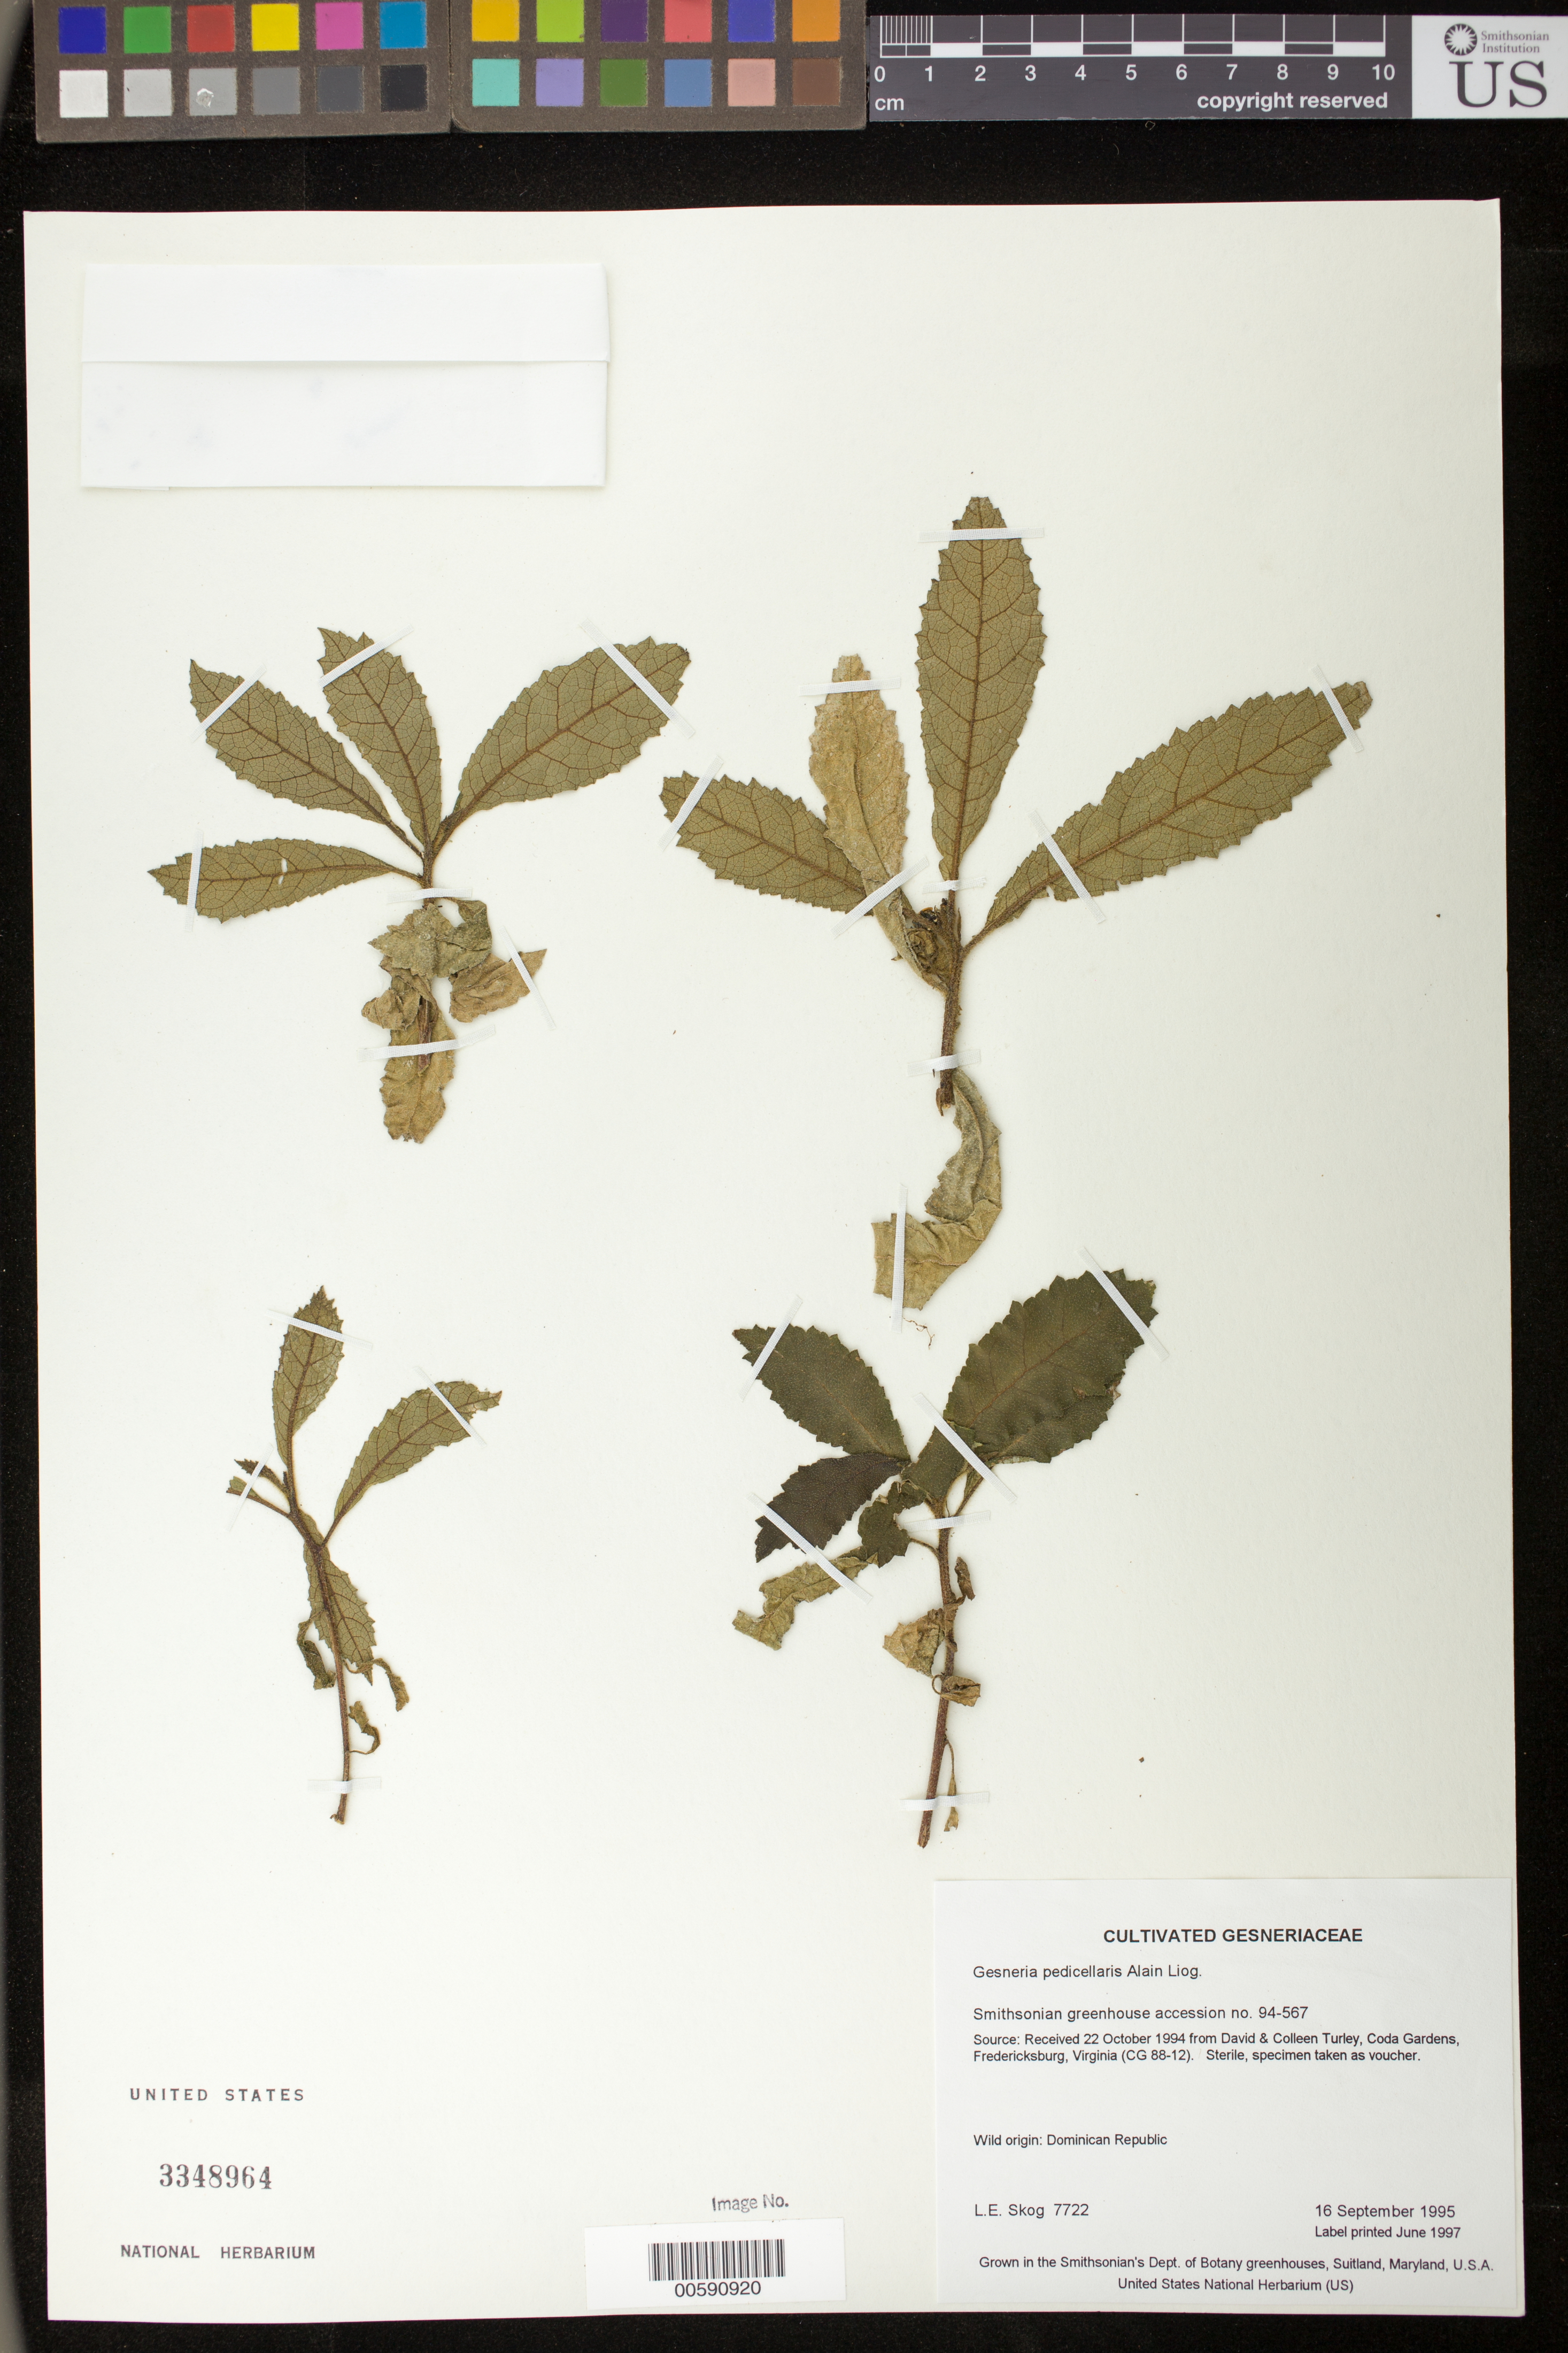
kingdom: Plantae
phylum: Tracheophyta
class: Magnoliopsida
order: Lamiales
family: Gesneriaceae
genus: Gesneria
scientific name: Gesneria pedicellaris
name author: Alain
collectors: L. E. Skog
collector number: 7722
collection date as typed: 16 Sep 1995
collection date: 1995-09-16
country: Dominican Republic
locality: Grown in the Smithsonian's Dept. of Botany greenhouses, Suitland, Maryland, U.S.A.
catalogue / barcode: US 3348964